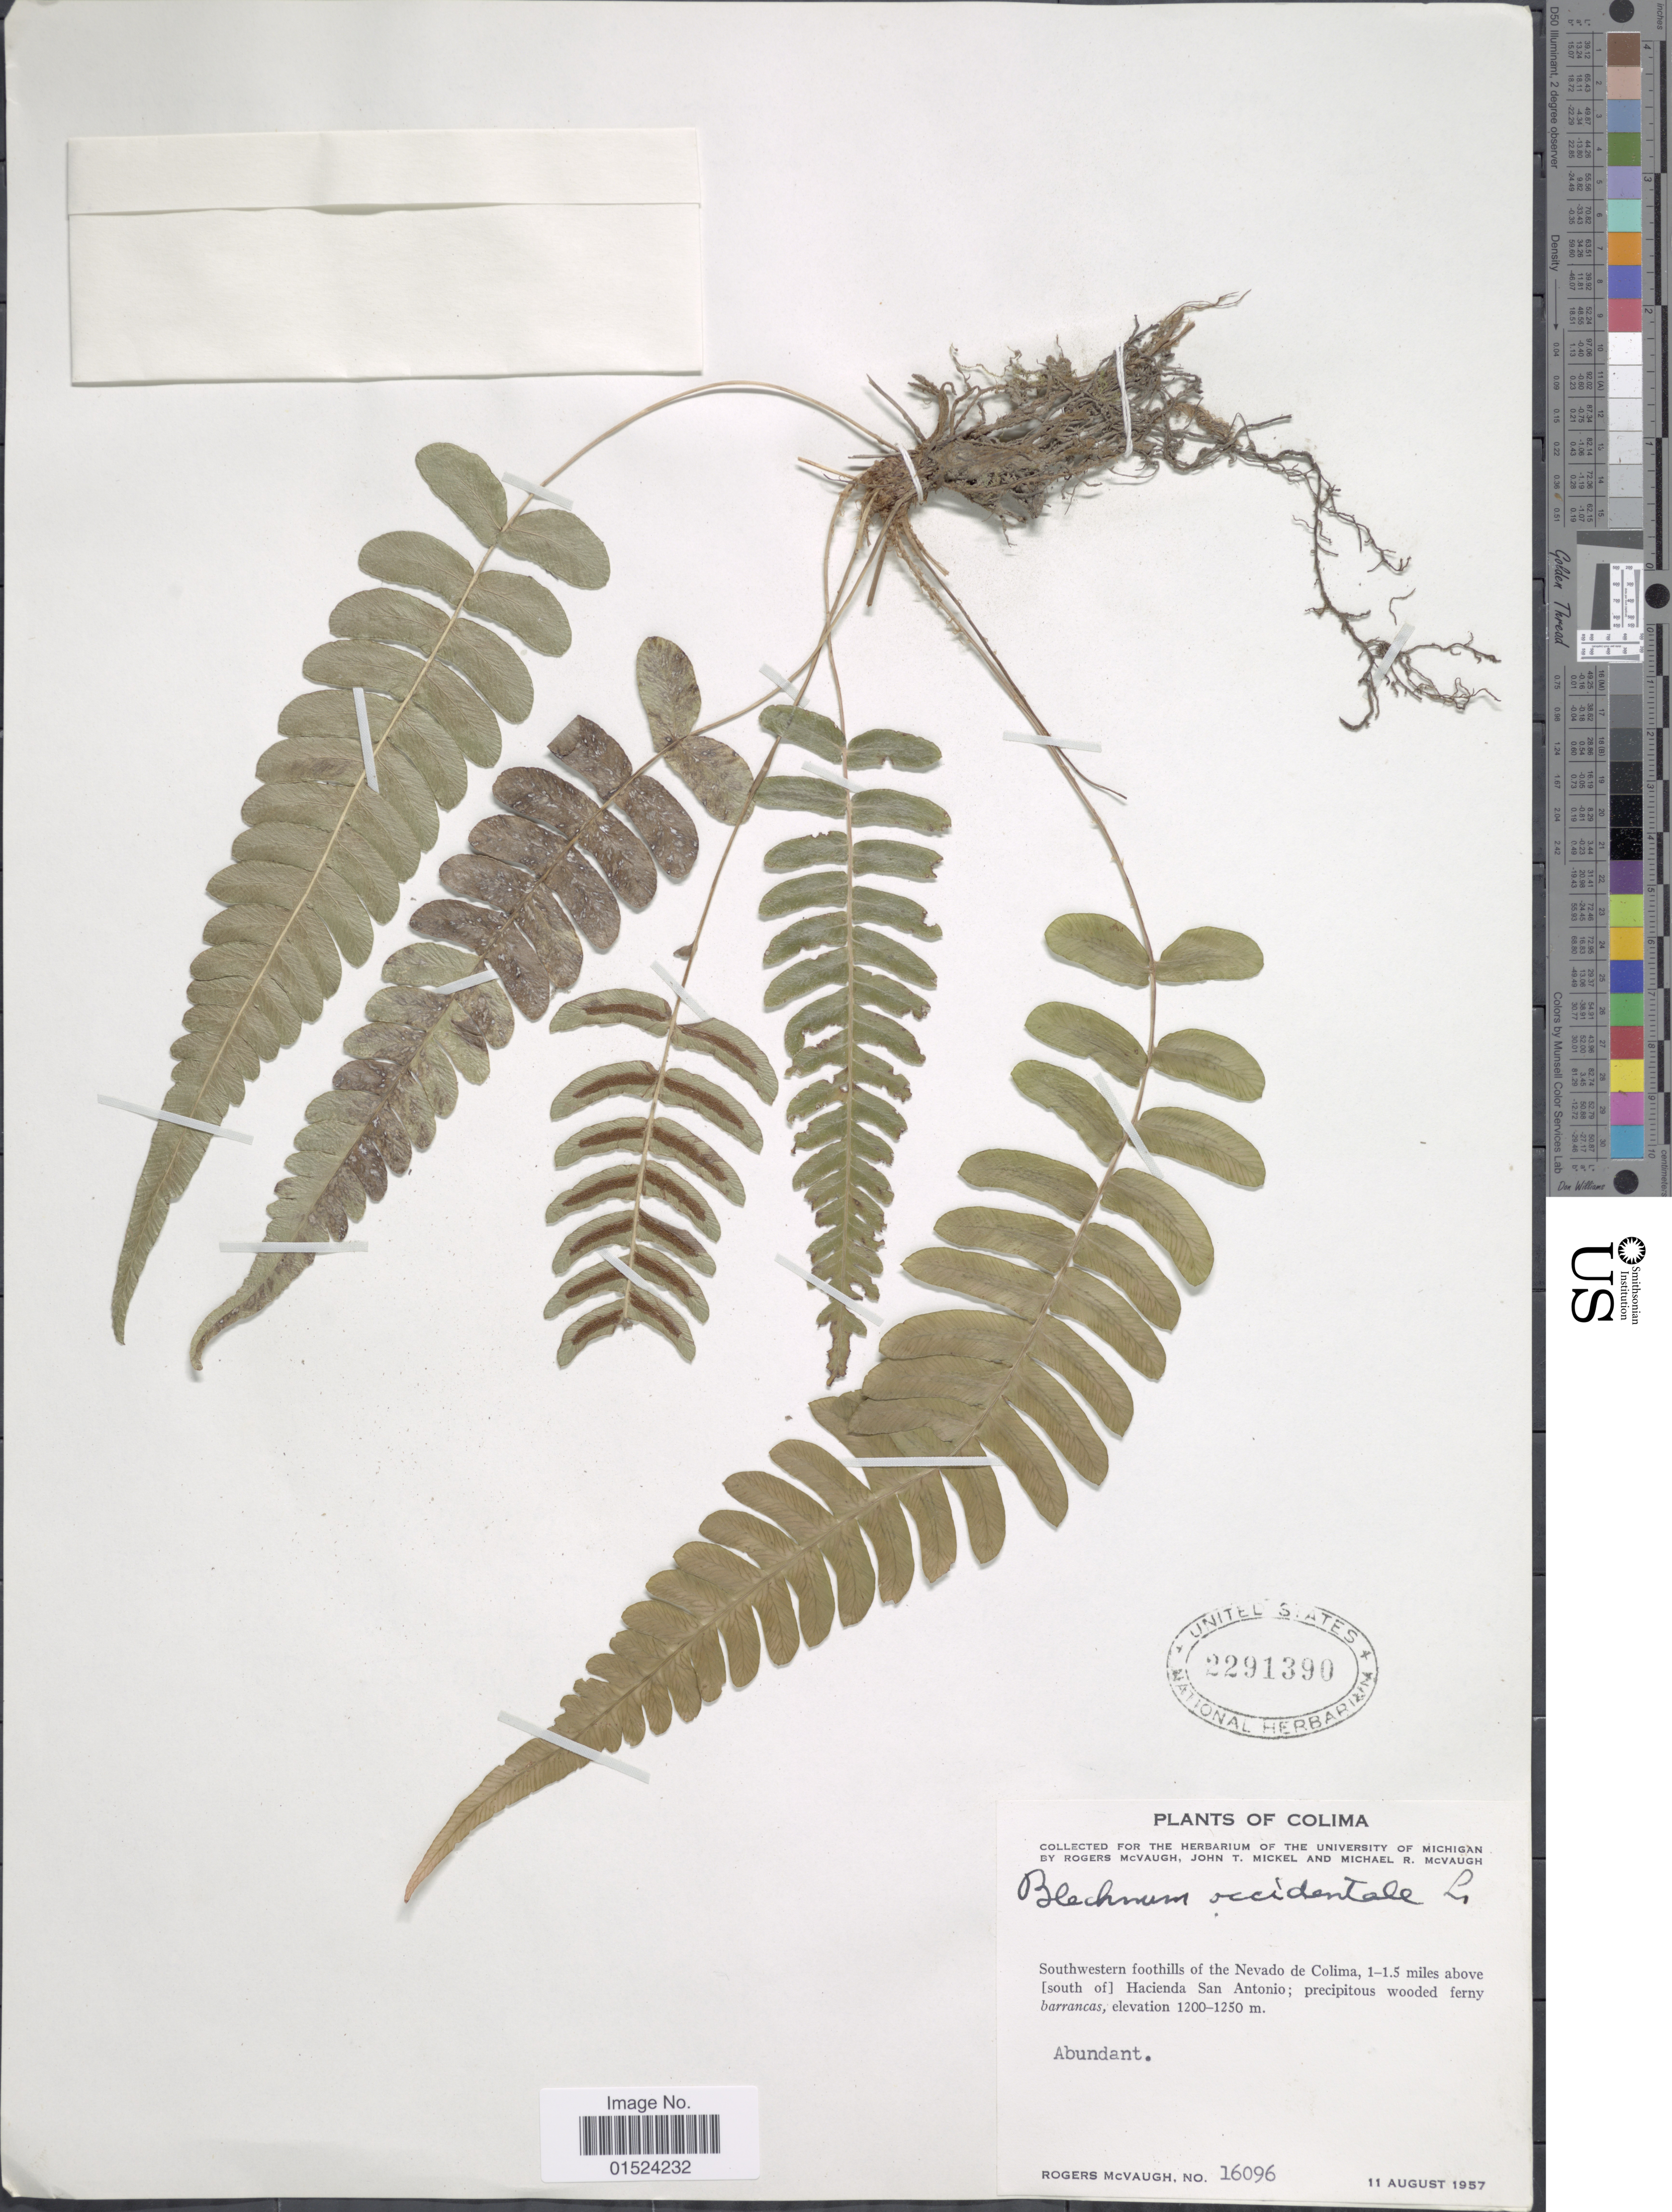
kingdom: Plantae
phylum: Tracheophyta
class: Polypodiopsida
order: Polypodiales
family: Blechnaceae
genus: Blechnum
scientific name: Blechnum occidentale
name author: L.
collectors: R. McVaugh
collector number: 16096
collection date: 1957-08-11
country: Mexico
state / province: Colima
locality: Southwestern foothills of the Nevado de Colima, 1-1.5 miles above [south of] Hacienda San Antonio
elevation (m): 1200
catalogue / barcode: US 2291390